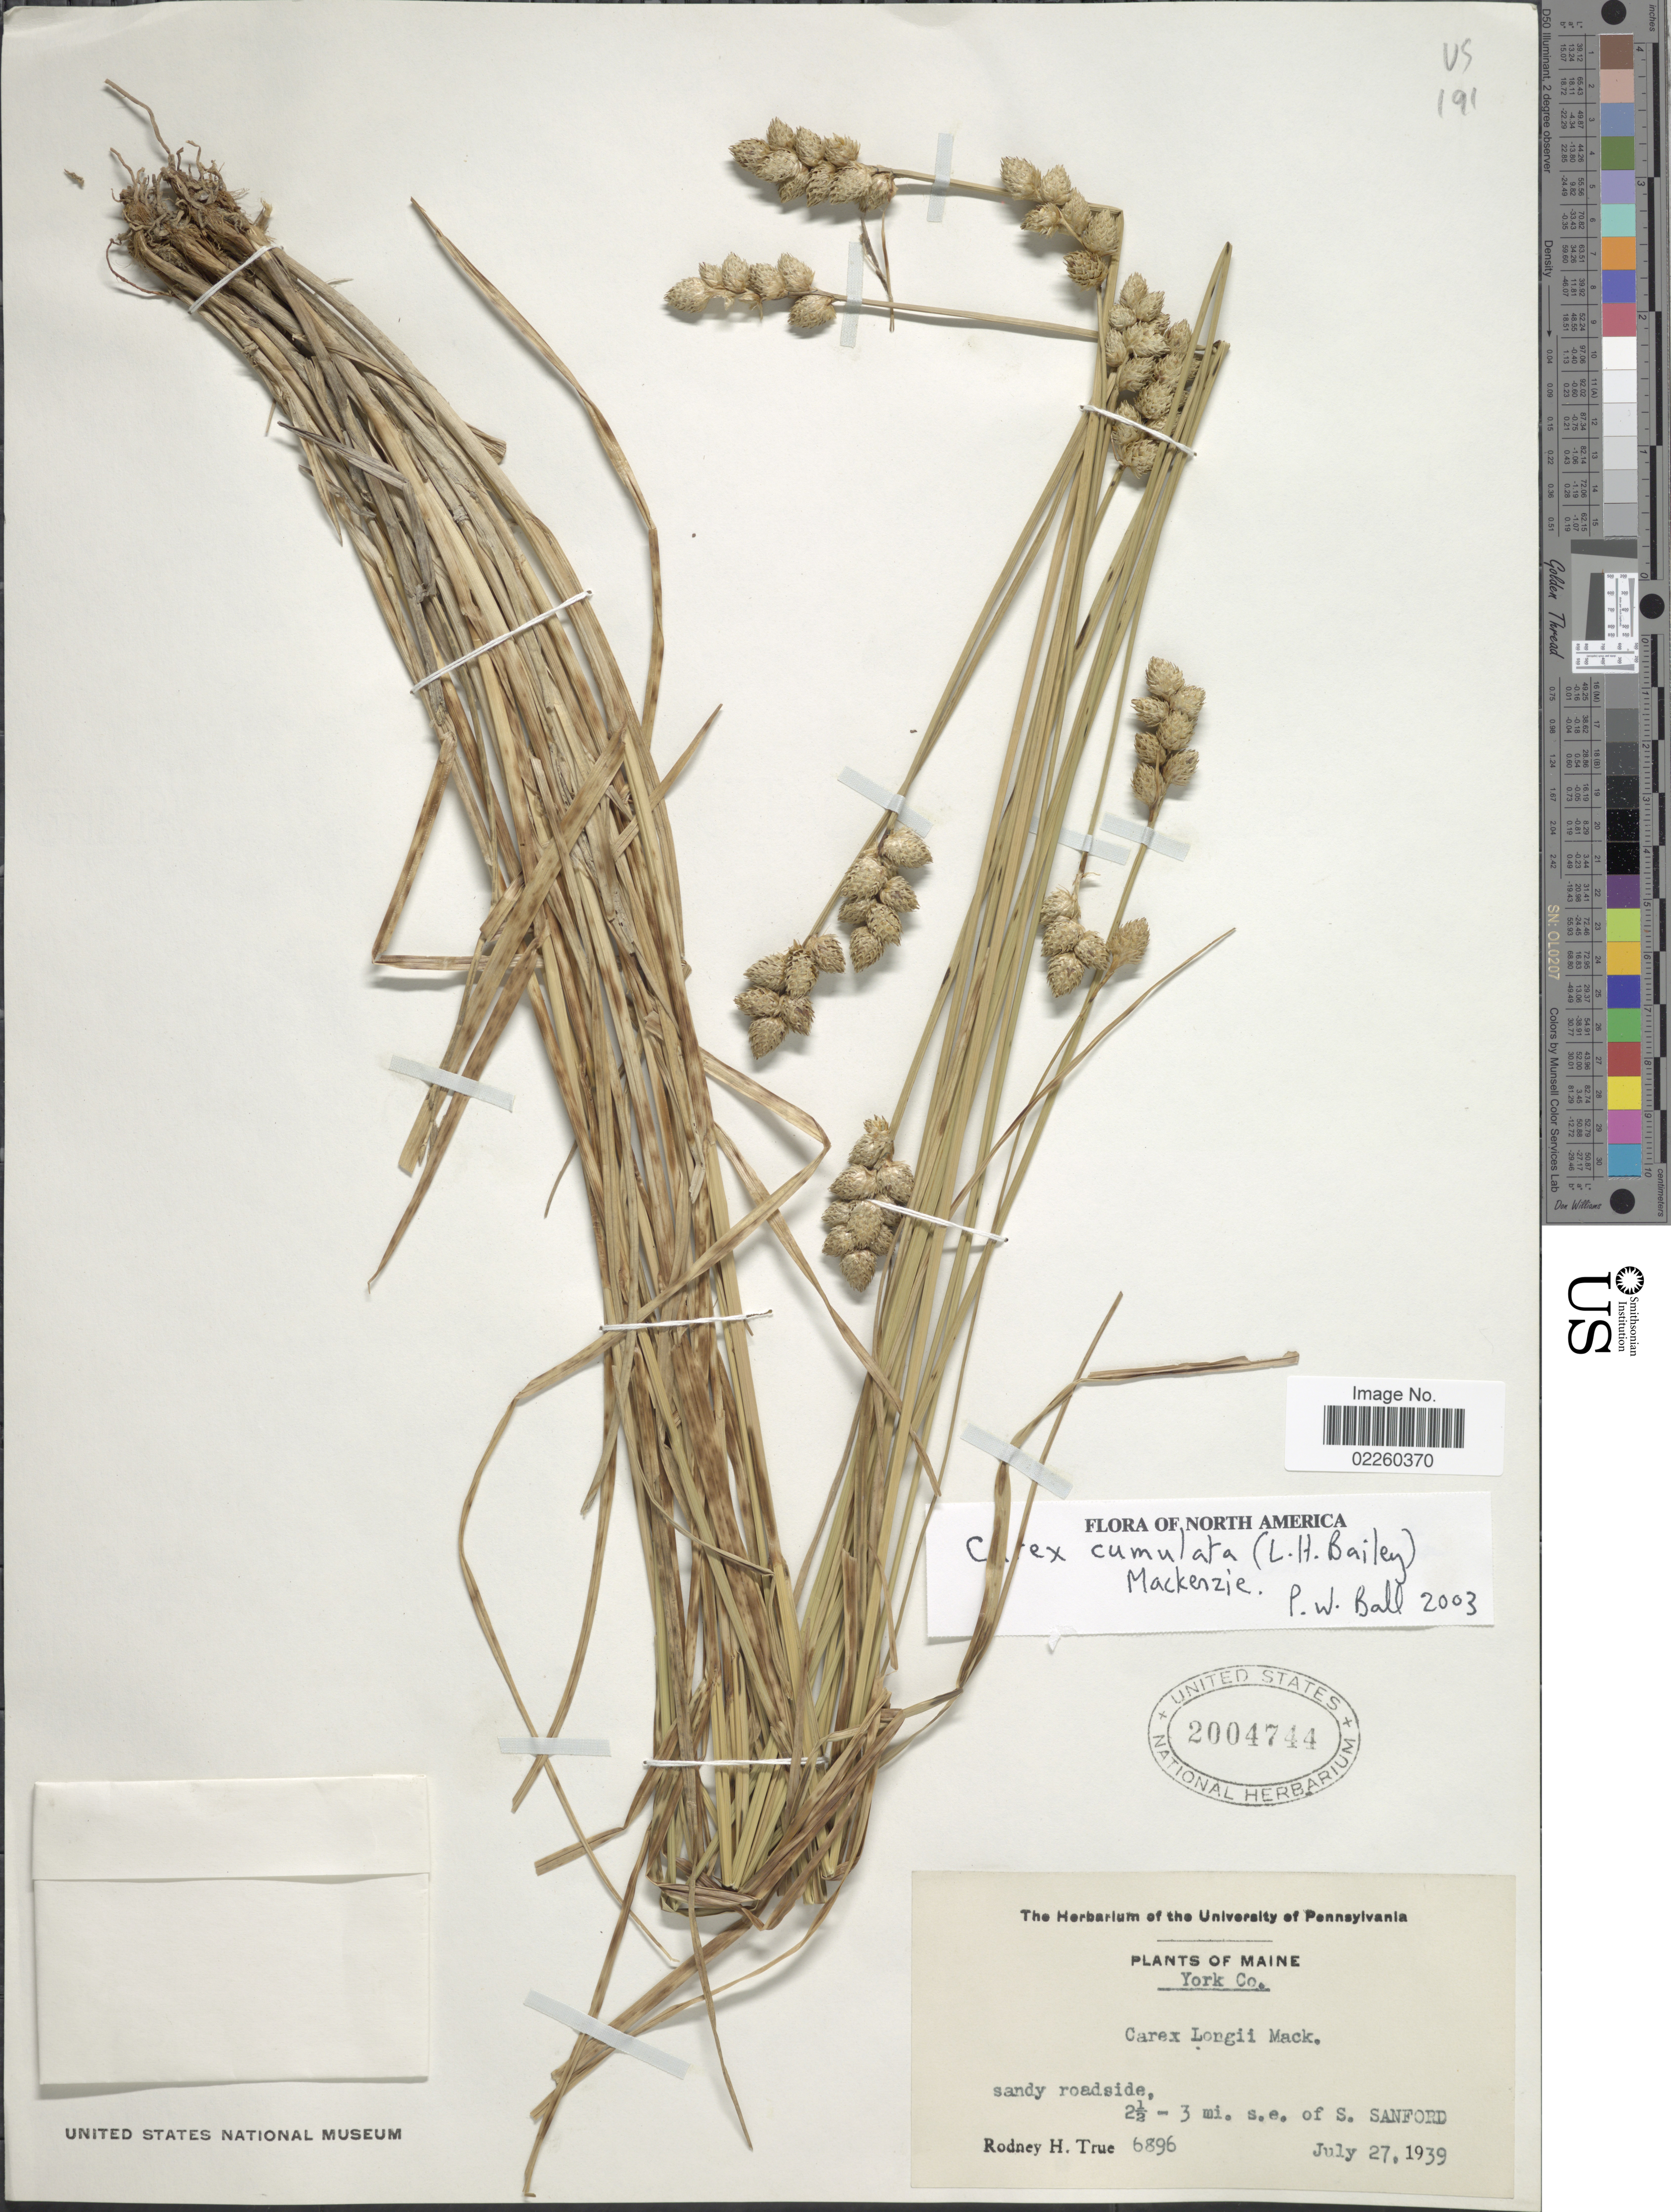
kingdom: Plantae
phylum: Tracheophyta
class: Liliopsida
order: Poales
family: Cyperaceae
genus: Carex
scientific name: Carex cumulata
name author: (L.H. Bailey) Mack.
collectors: R. H. True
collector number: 6896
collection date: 1939-07-27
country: United States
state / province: Maine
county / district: York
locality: York Co., 2½ - 3 mi. s.e. of S. Sanford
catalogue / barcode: US 2004744